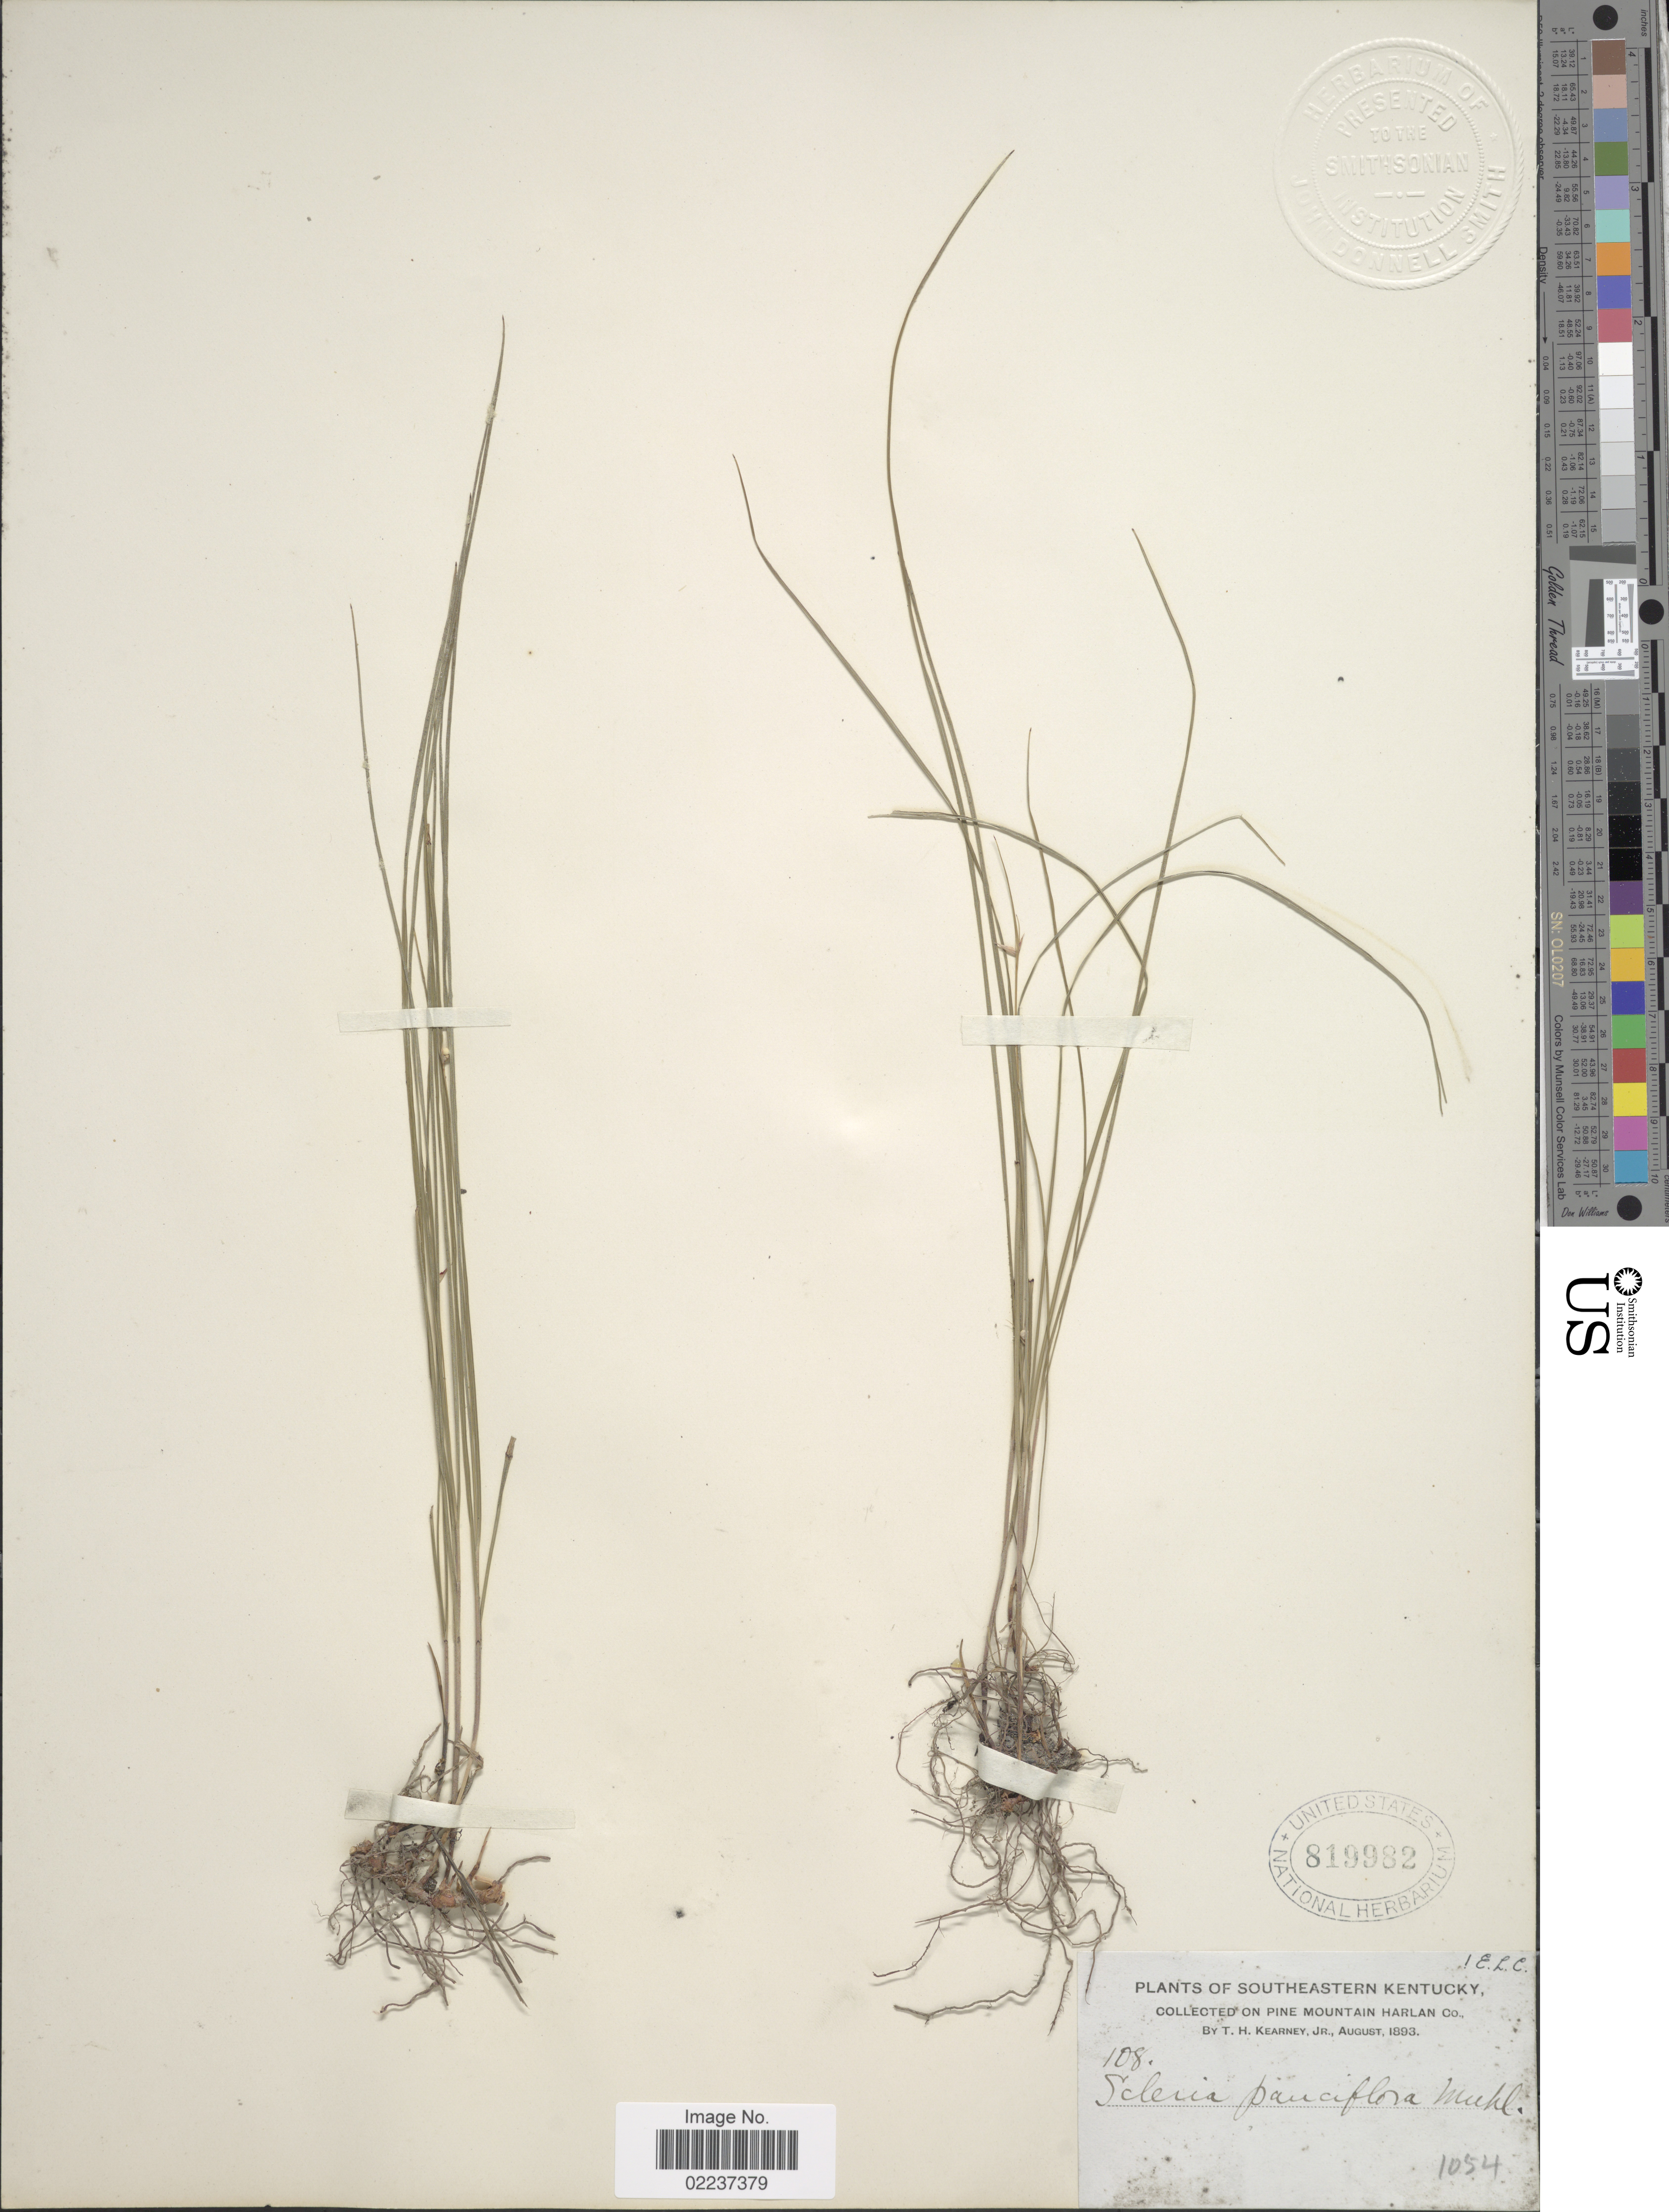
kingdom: Plantae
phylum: Tracheophyta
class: Liliopsida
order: Poales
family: Cyperaceae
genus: Scleria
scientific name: Scleria pauciflora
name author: Muhl. ex Willd.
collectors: T. H. Kearney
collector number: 108/1054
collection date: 1893-08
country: United States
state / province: Kentucky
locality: Southeastern Kentucky, on Pine Mountain Harlan Co.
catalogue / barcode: US 819982